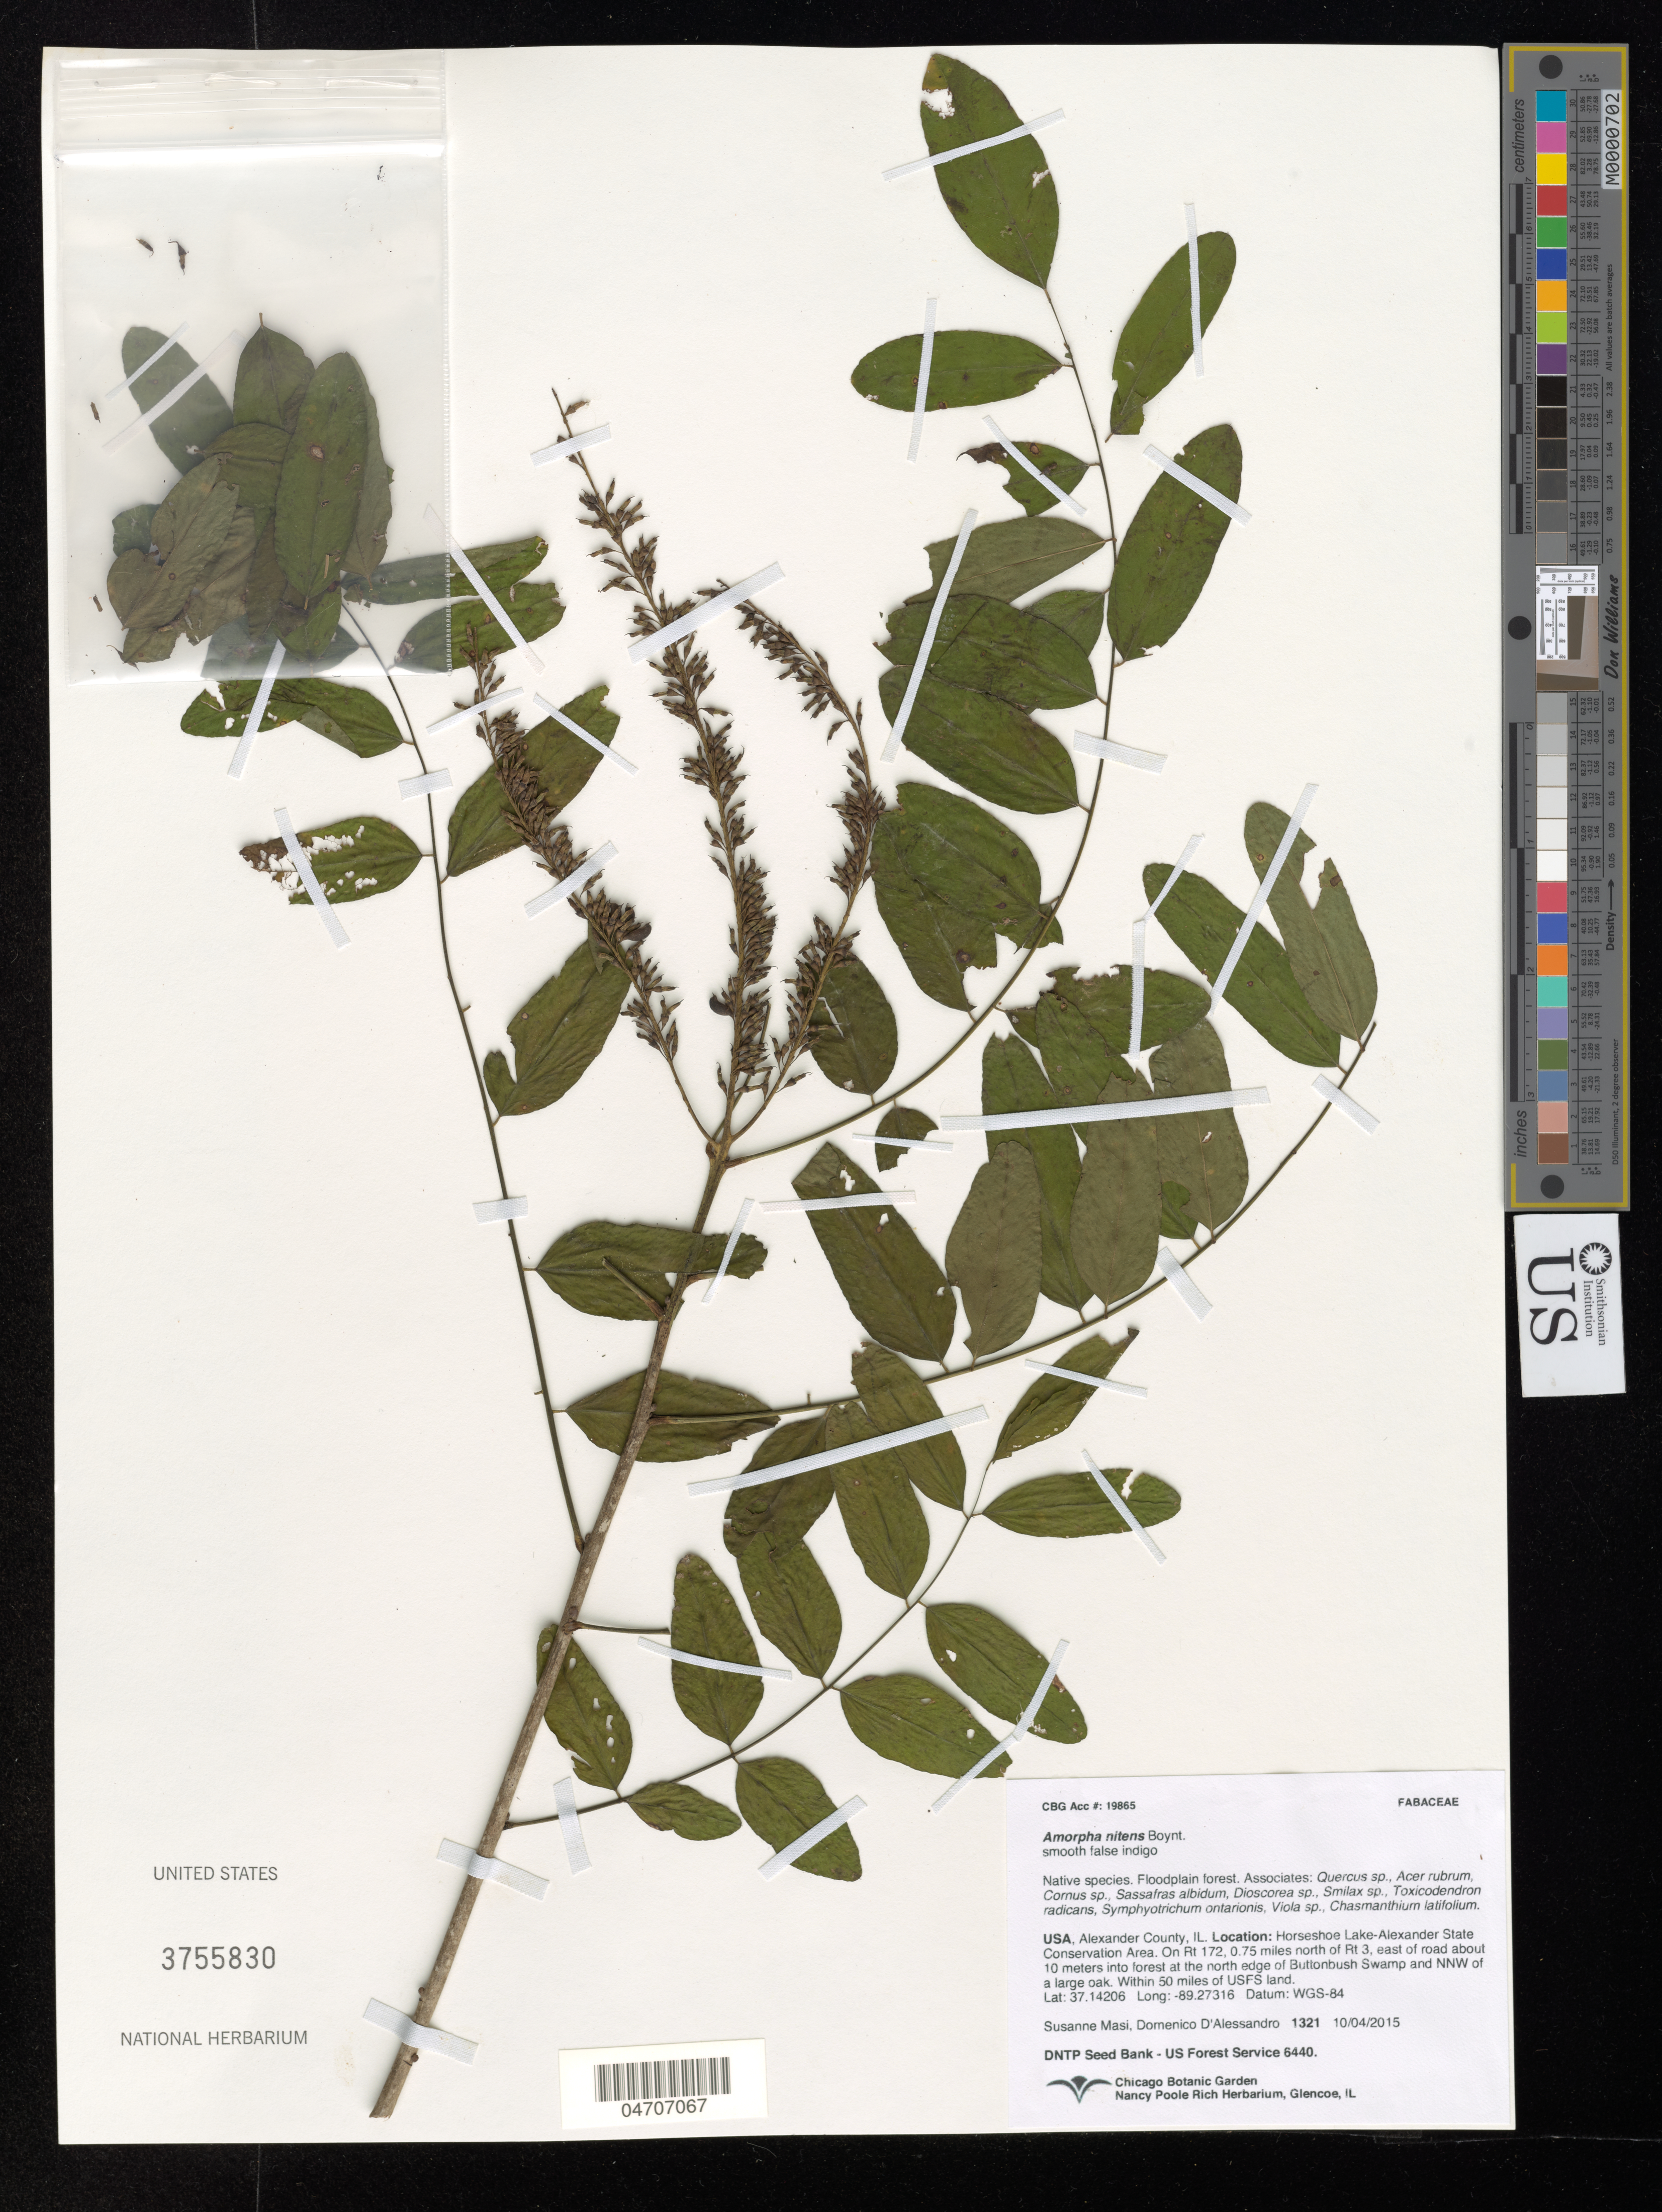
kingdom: Plantae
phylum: Tracheophyta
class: Magnoliopsida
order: Fabales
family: Fabaceae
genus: Amorpha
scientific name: Amorpha nitens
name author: F.E. Boynton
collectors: S. Masi & D. D'alessandro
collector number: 1321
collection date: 2015-10-04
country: United States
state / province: Illinois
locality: Alexander County. Horseshoe Lake-Alexander State Conservation Area. On Rt 172, 0.75 miles north of Rt 3, east of road about 10 meters into forest at the north edge of Buttonbush Swamp and NNW of a large oak. Within 50 miles of USFS land.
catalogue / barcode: US 3755830